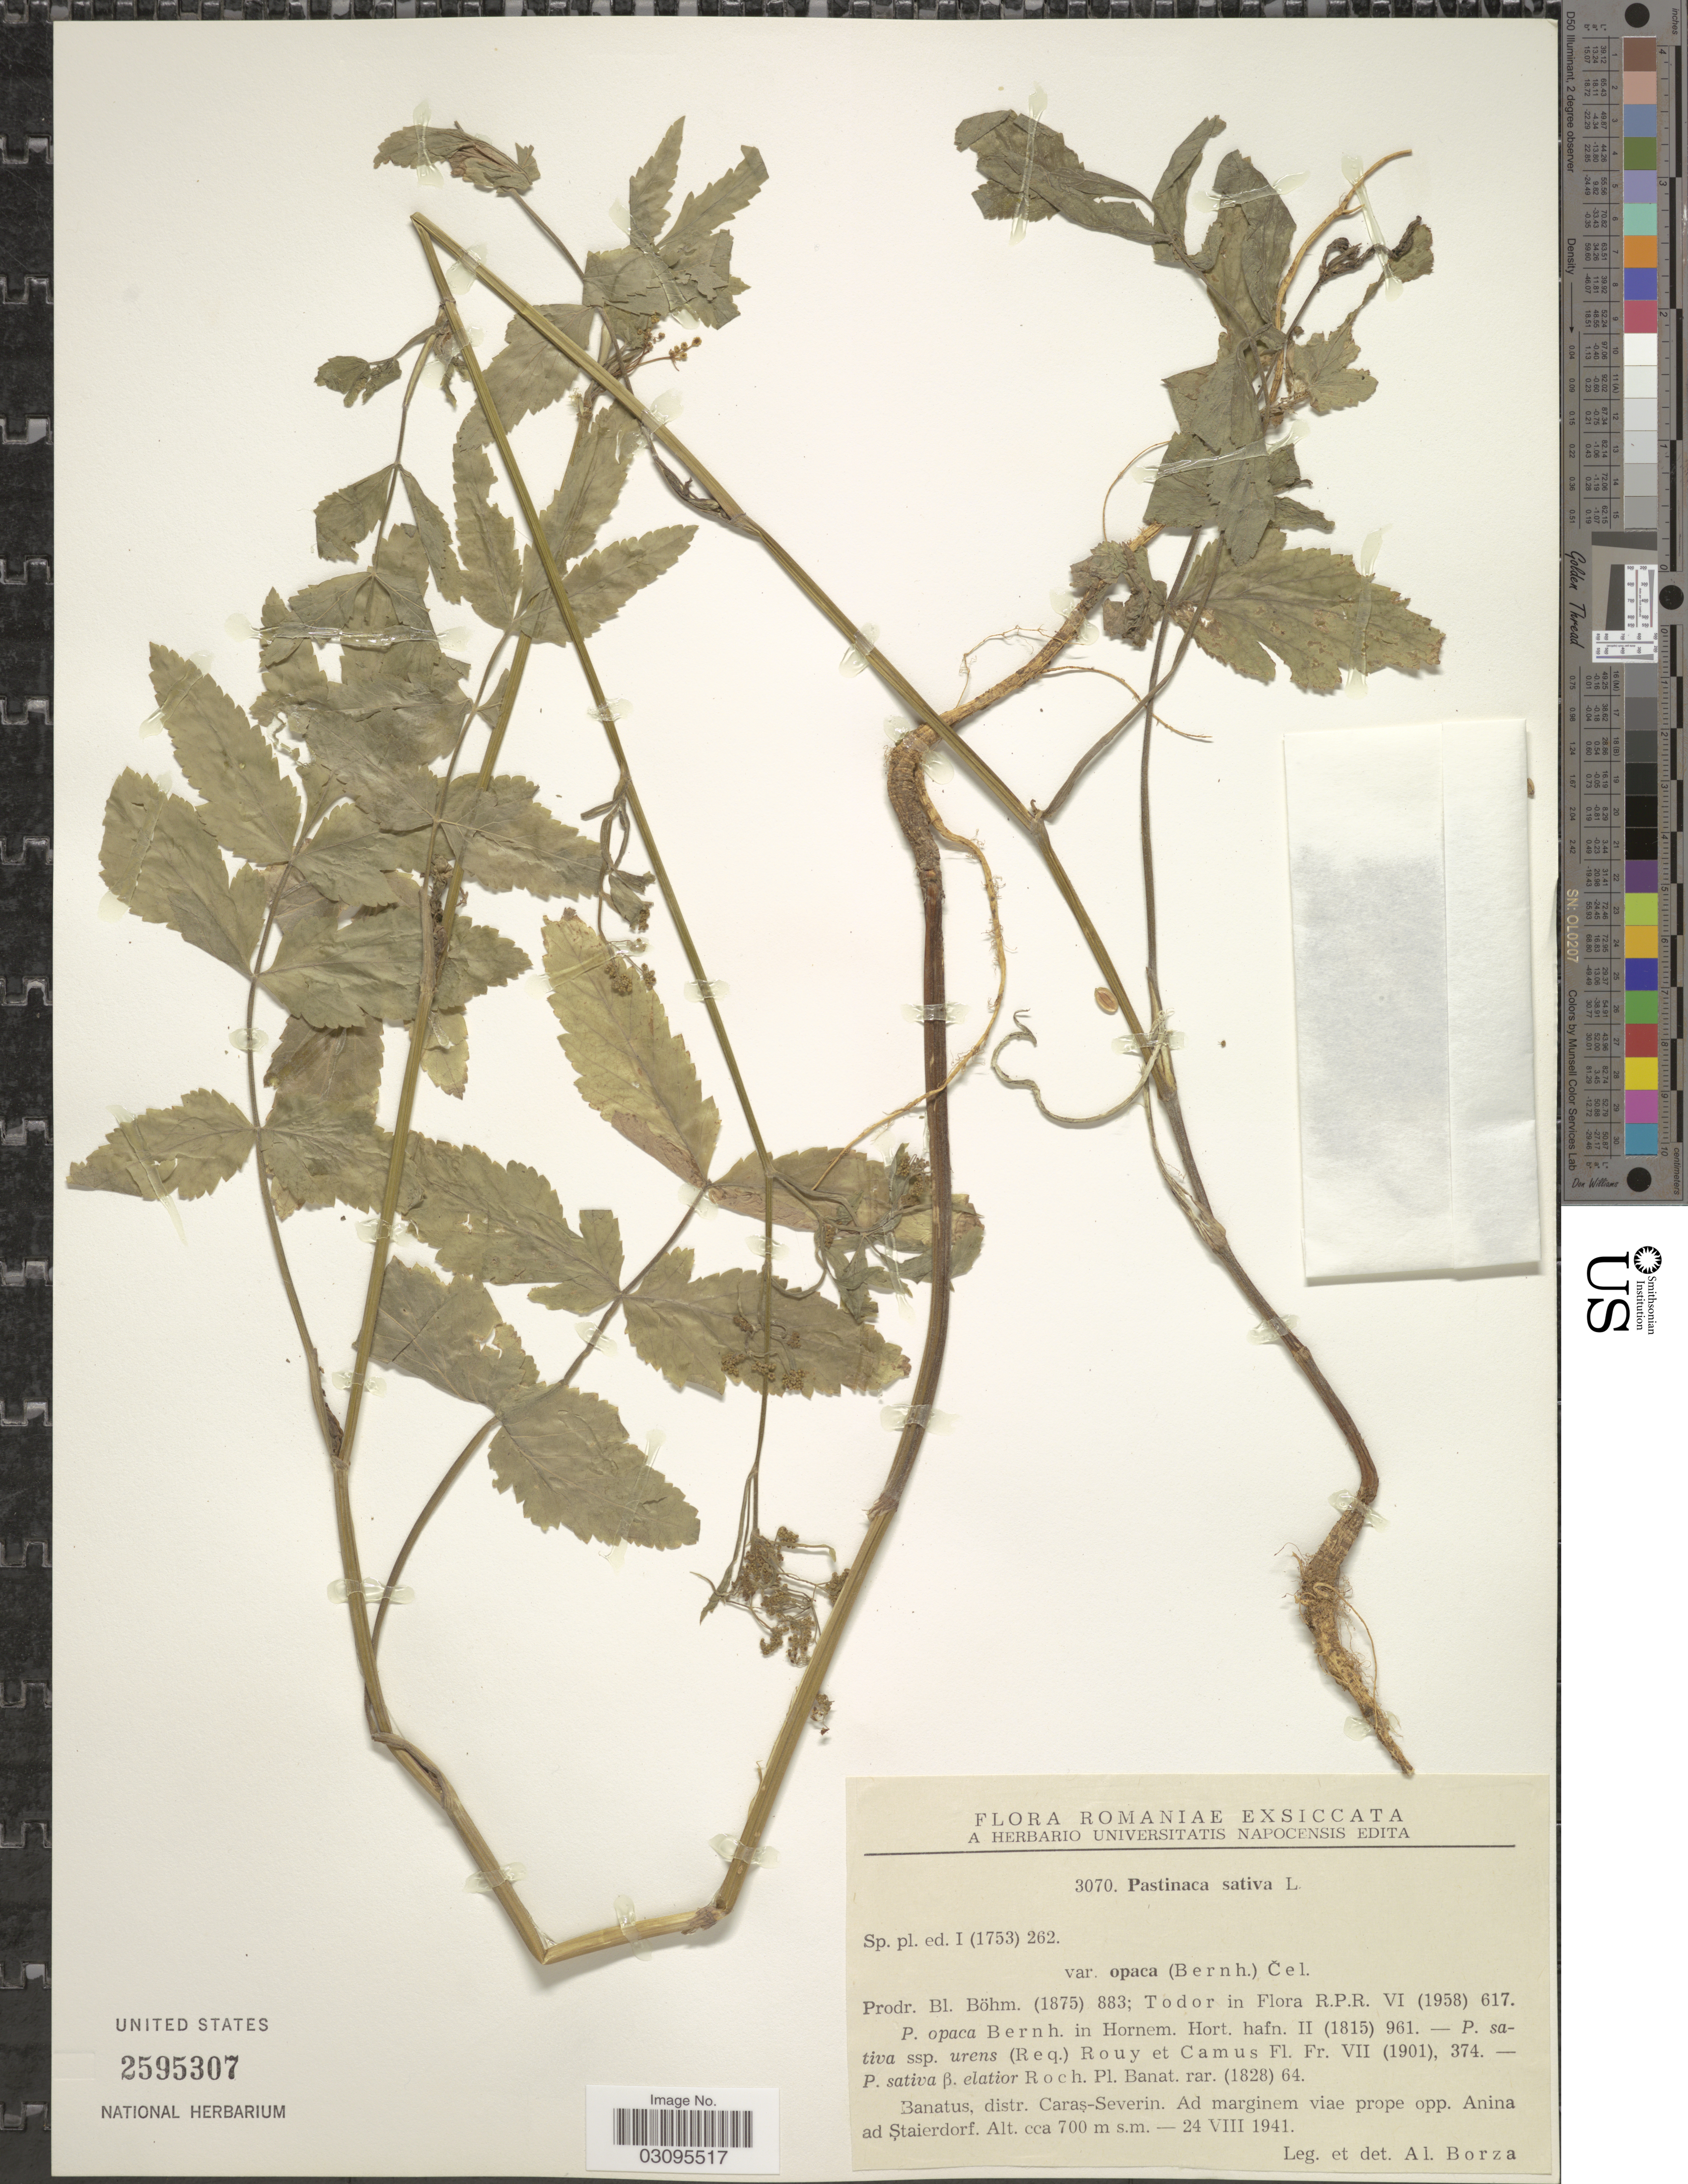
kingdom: Plantae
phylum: Tracheophyta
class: Magnoliopsida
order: Apiales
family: Apiaceae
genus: Pastinaca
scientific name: Pastinaca sativa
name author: L.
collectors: A. Borza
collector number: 3070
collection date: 1941-08-24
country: Romania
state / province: Caras-Severin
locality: Banatus, distr. Caras-Severin, Ad marginem viae prope opp. Anina ad Staierdorf.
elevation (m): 700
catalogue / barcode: US 2595307